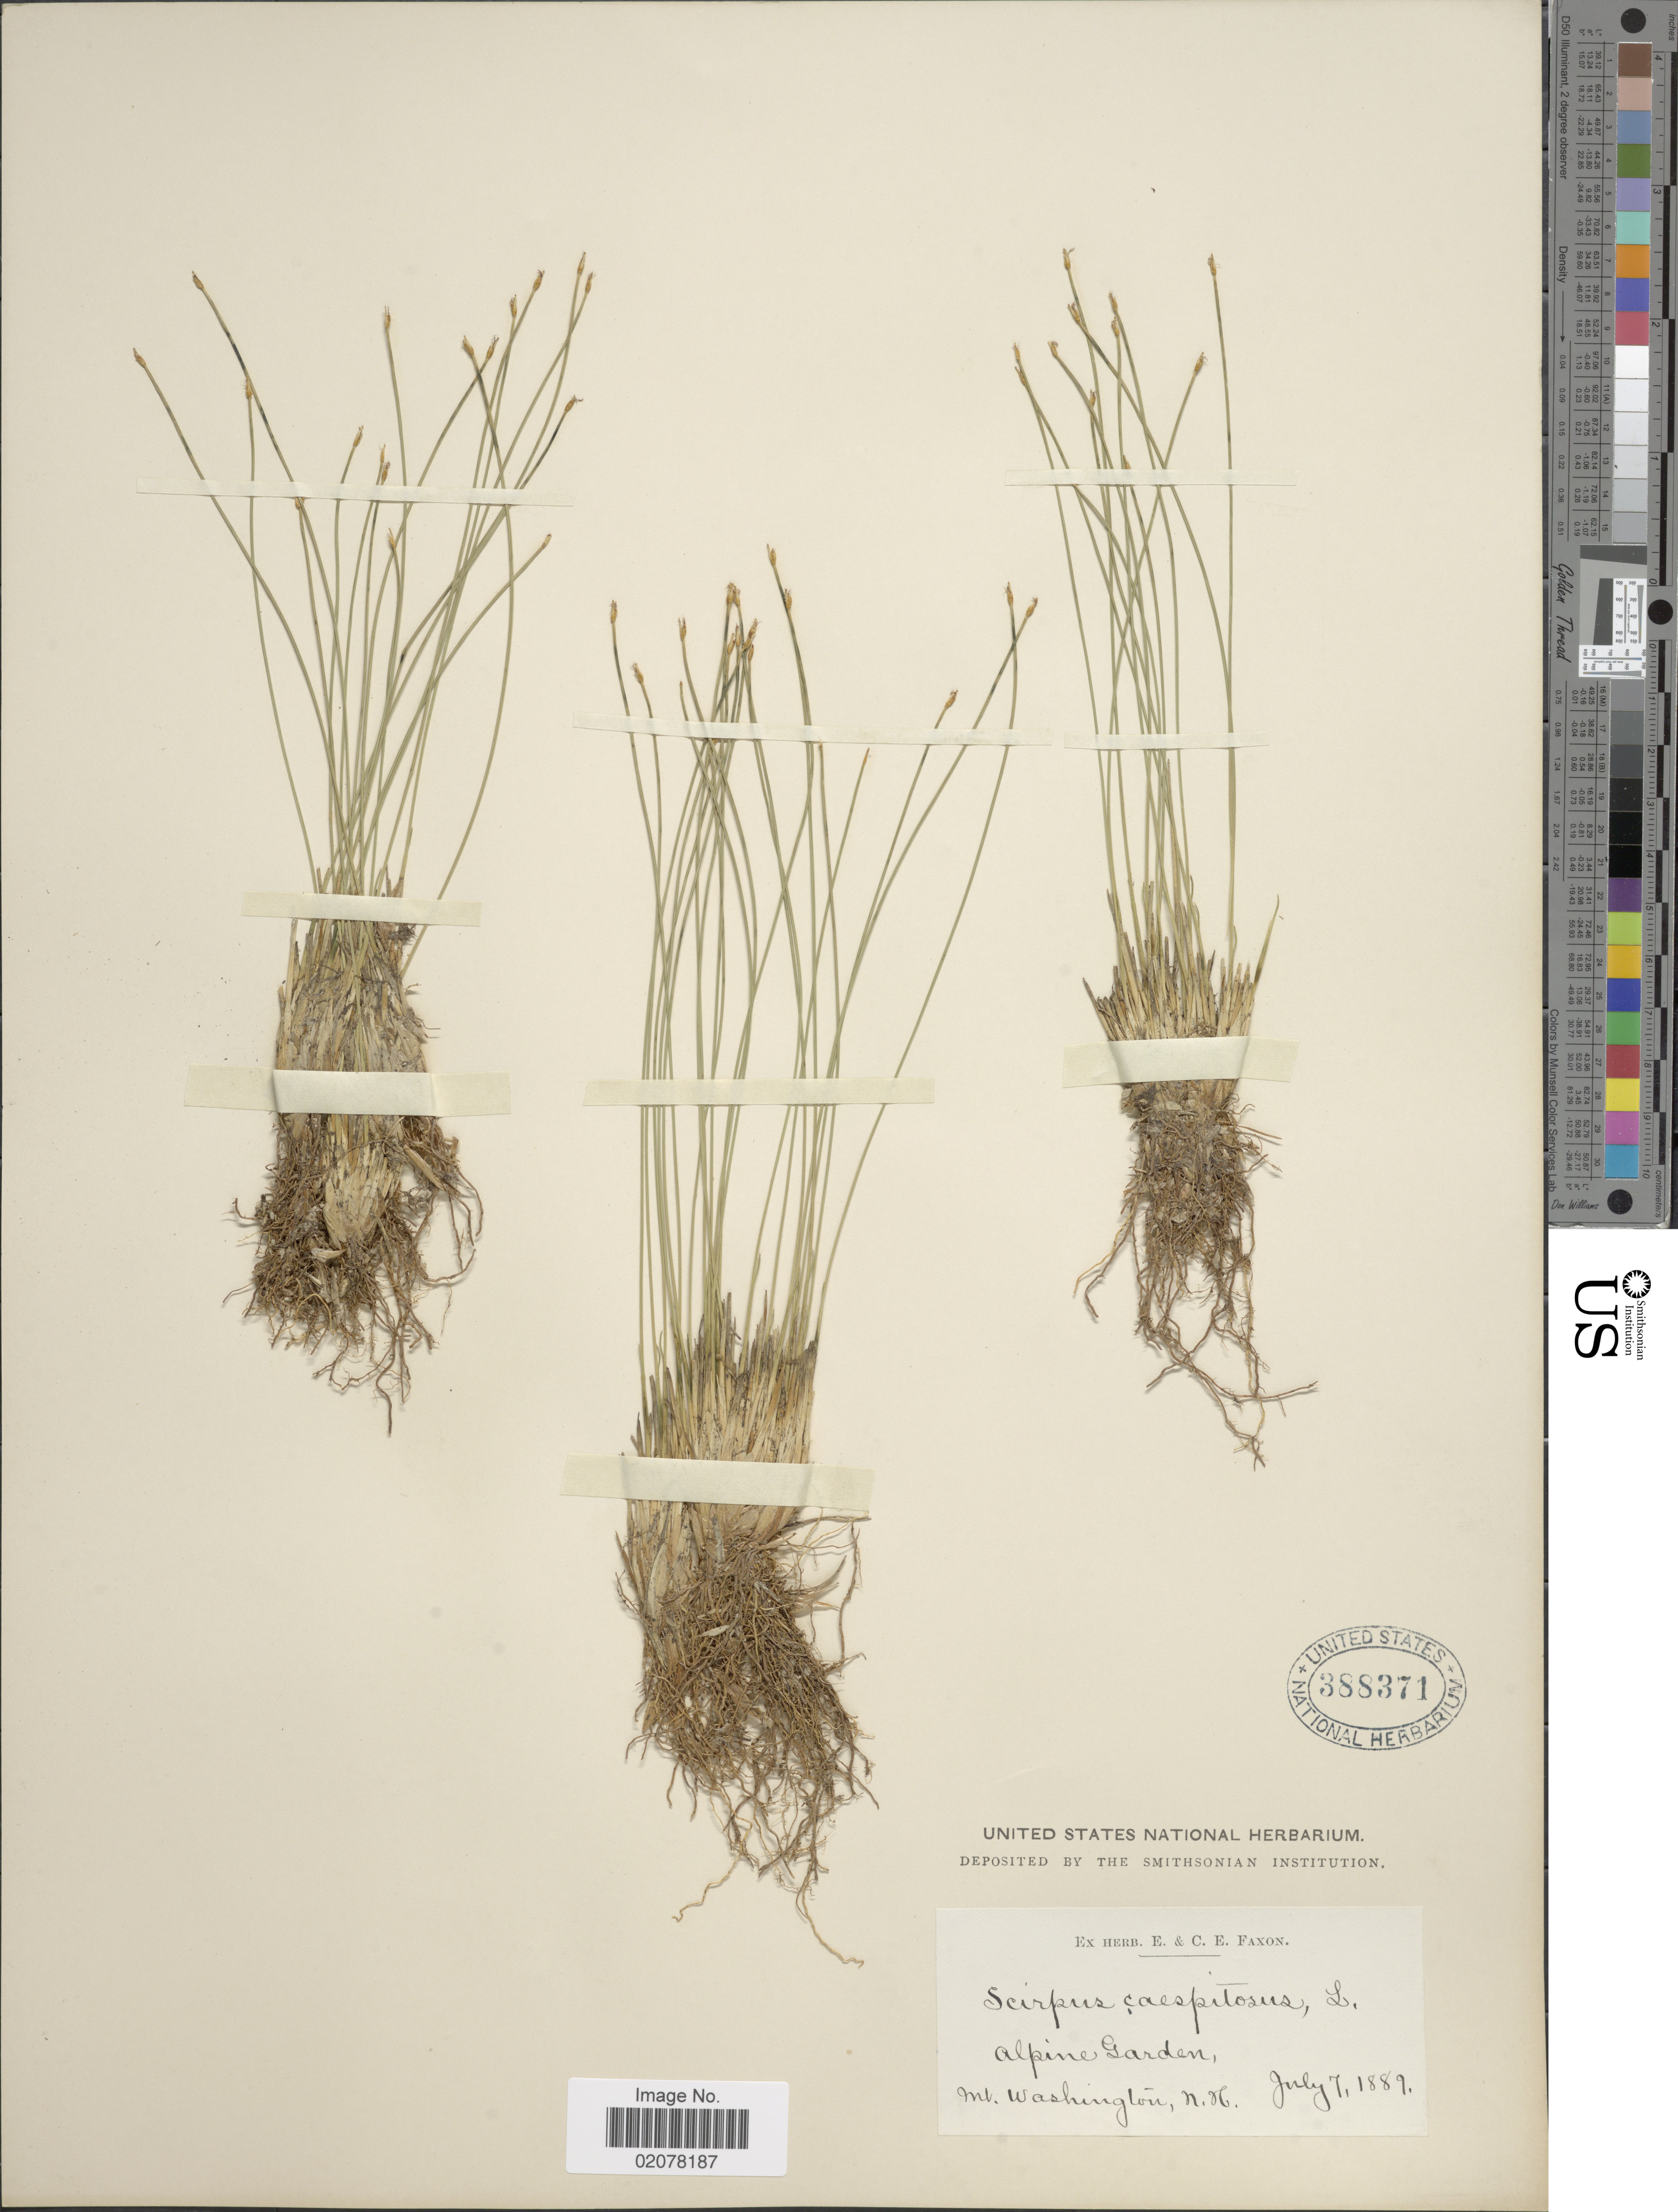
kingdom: Plantae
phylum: Tracheophyta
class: Liliopsida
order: Poales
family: Cyperaceae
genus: Trichophorum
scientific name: Trichophorum cespitosum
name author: (L.) Hartm.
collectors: ex herb. E. & C.E. Faxon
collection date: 1889-07-07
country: United States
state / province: New Hampshire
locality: Alpine Garden, Mt. Washington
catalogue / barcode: US 3688371